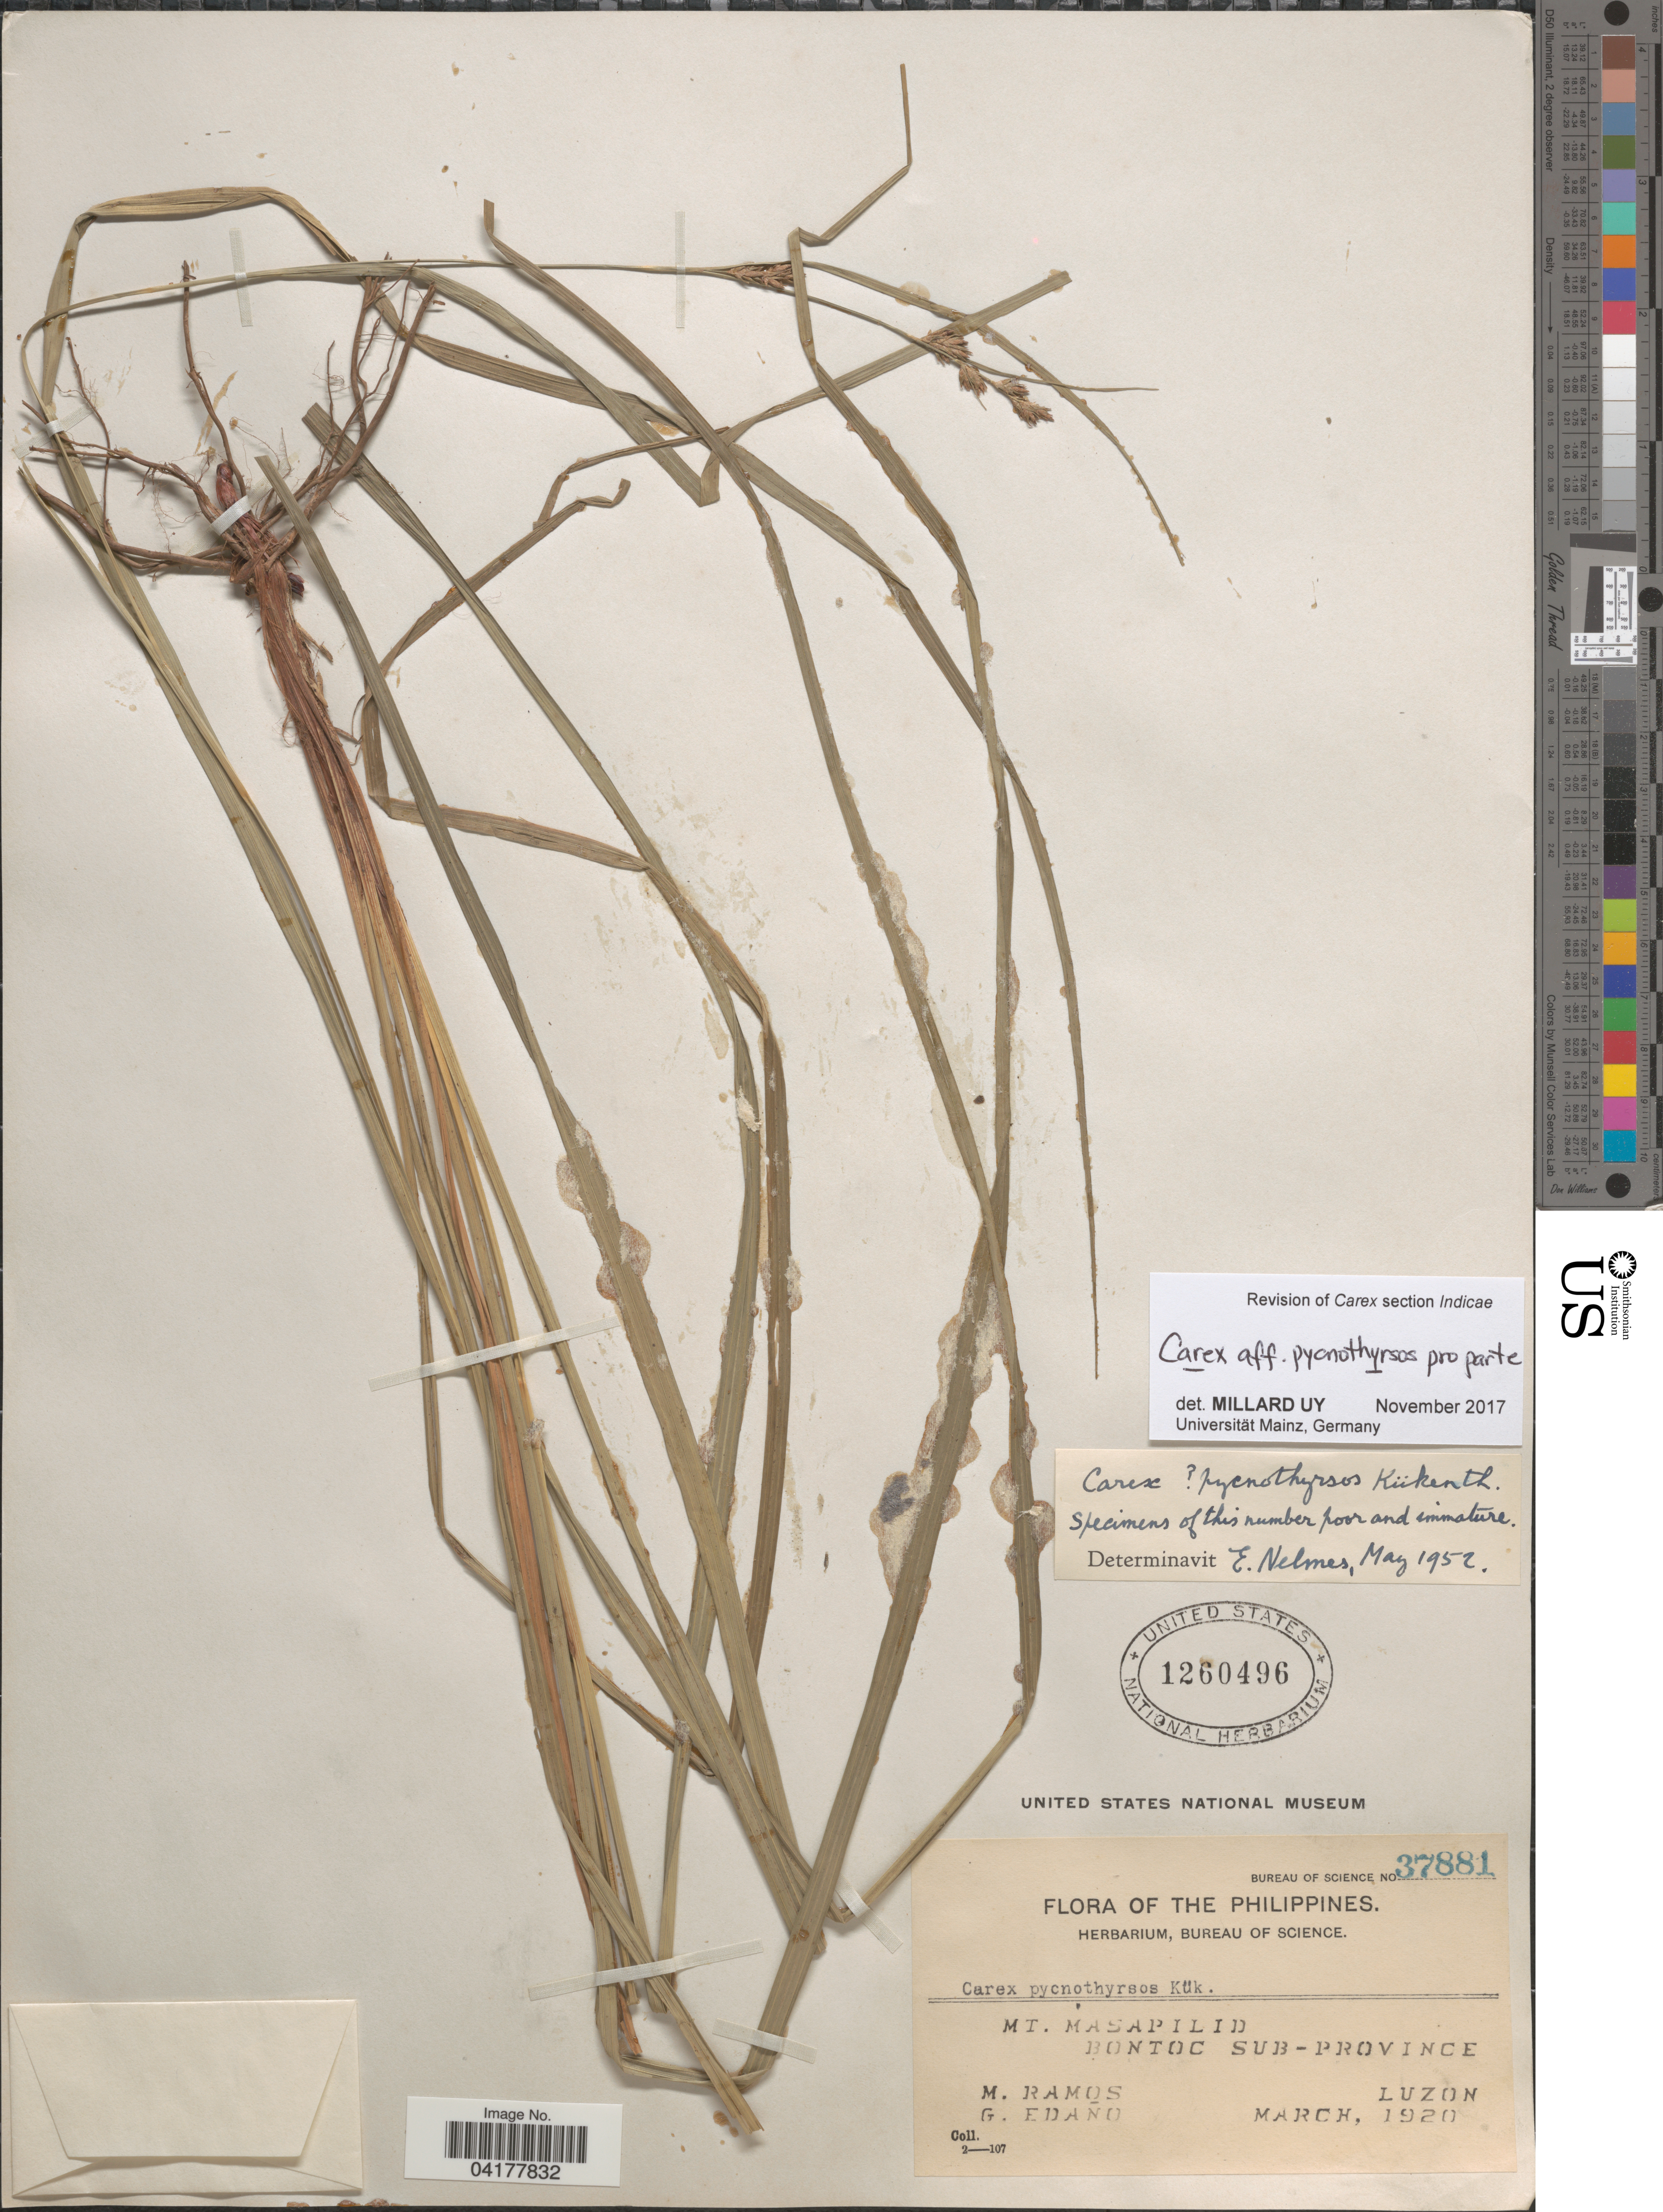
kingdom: Plantae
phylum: Tracheophyta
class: Liliopsida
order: Poales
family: Cyperaceae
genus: Carex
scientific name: Carex pycnothyrsos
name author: Kük.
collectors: M. Ramos & G. Edaño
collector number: Bureau of Science 37881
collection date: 1920-03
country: Philippines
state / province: Cordillera (Administrative Region)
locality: Mt. Masapilid. Bontoc Sub-Province. Luzon.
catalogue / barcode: US 1260496